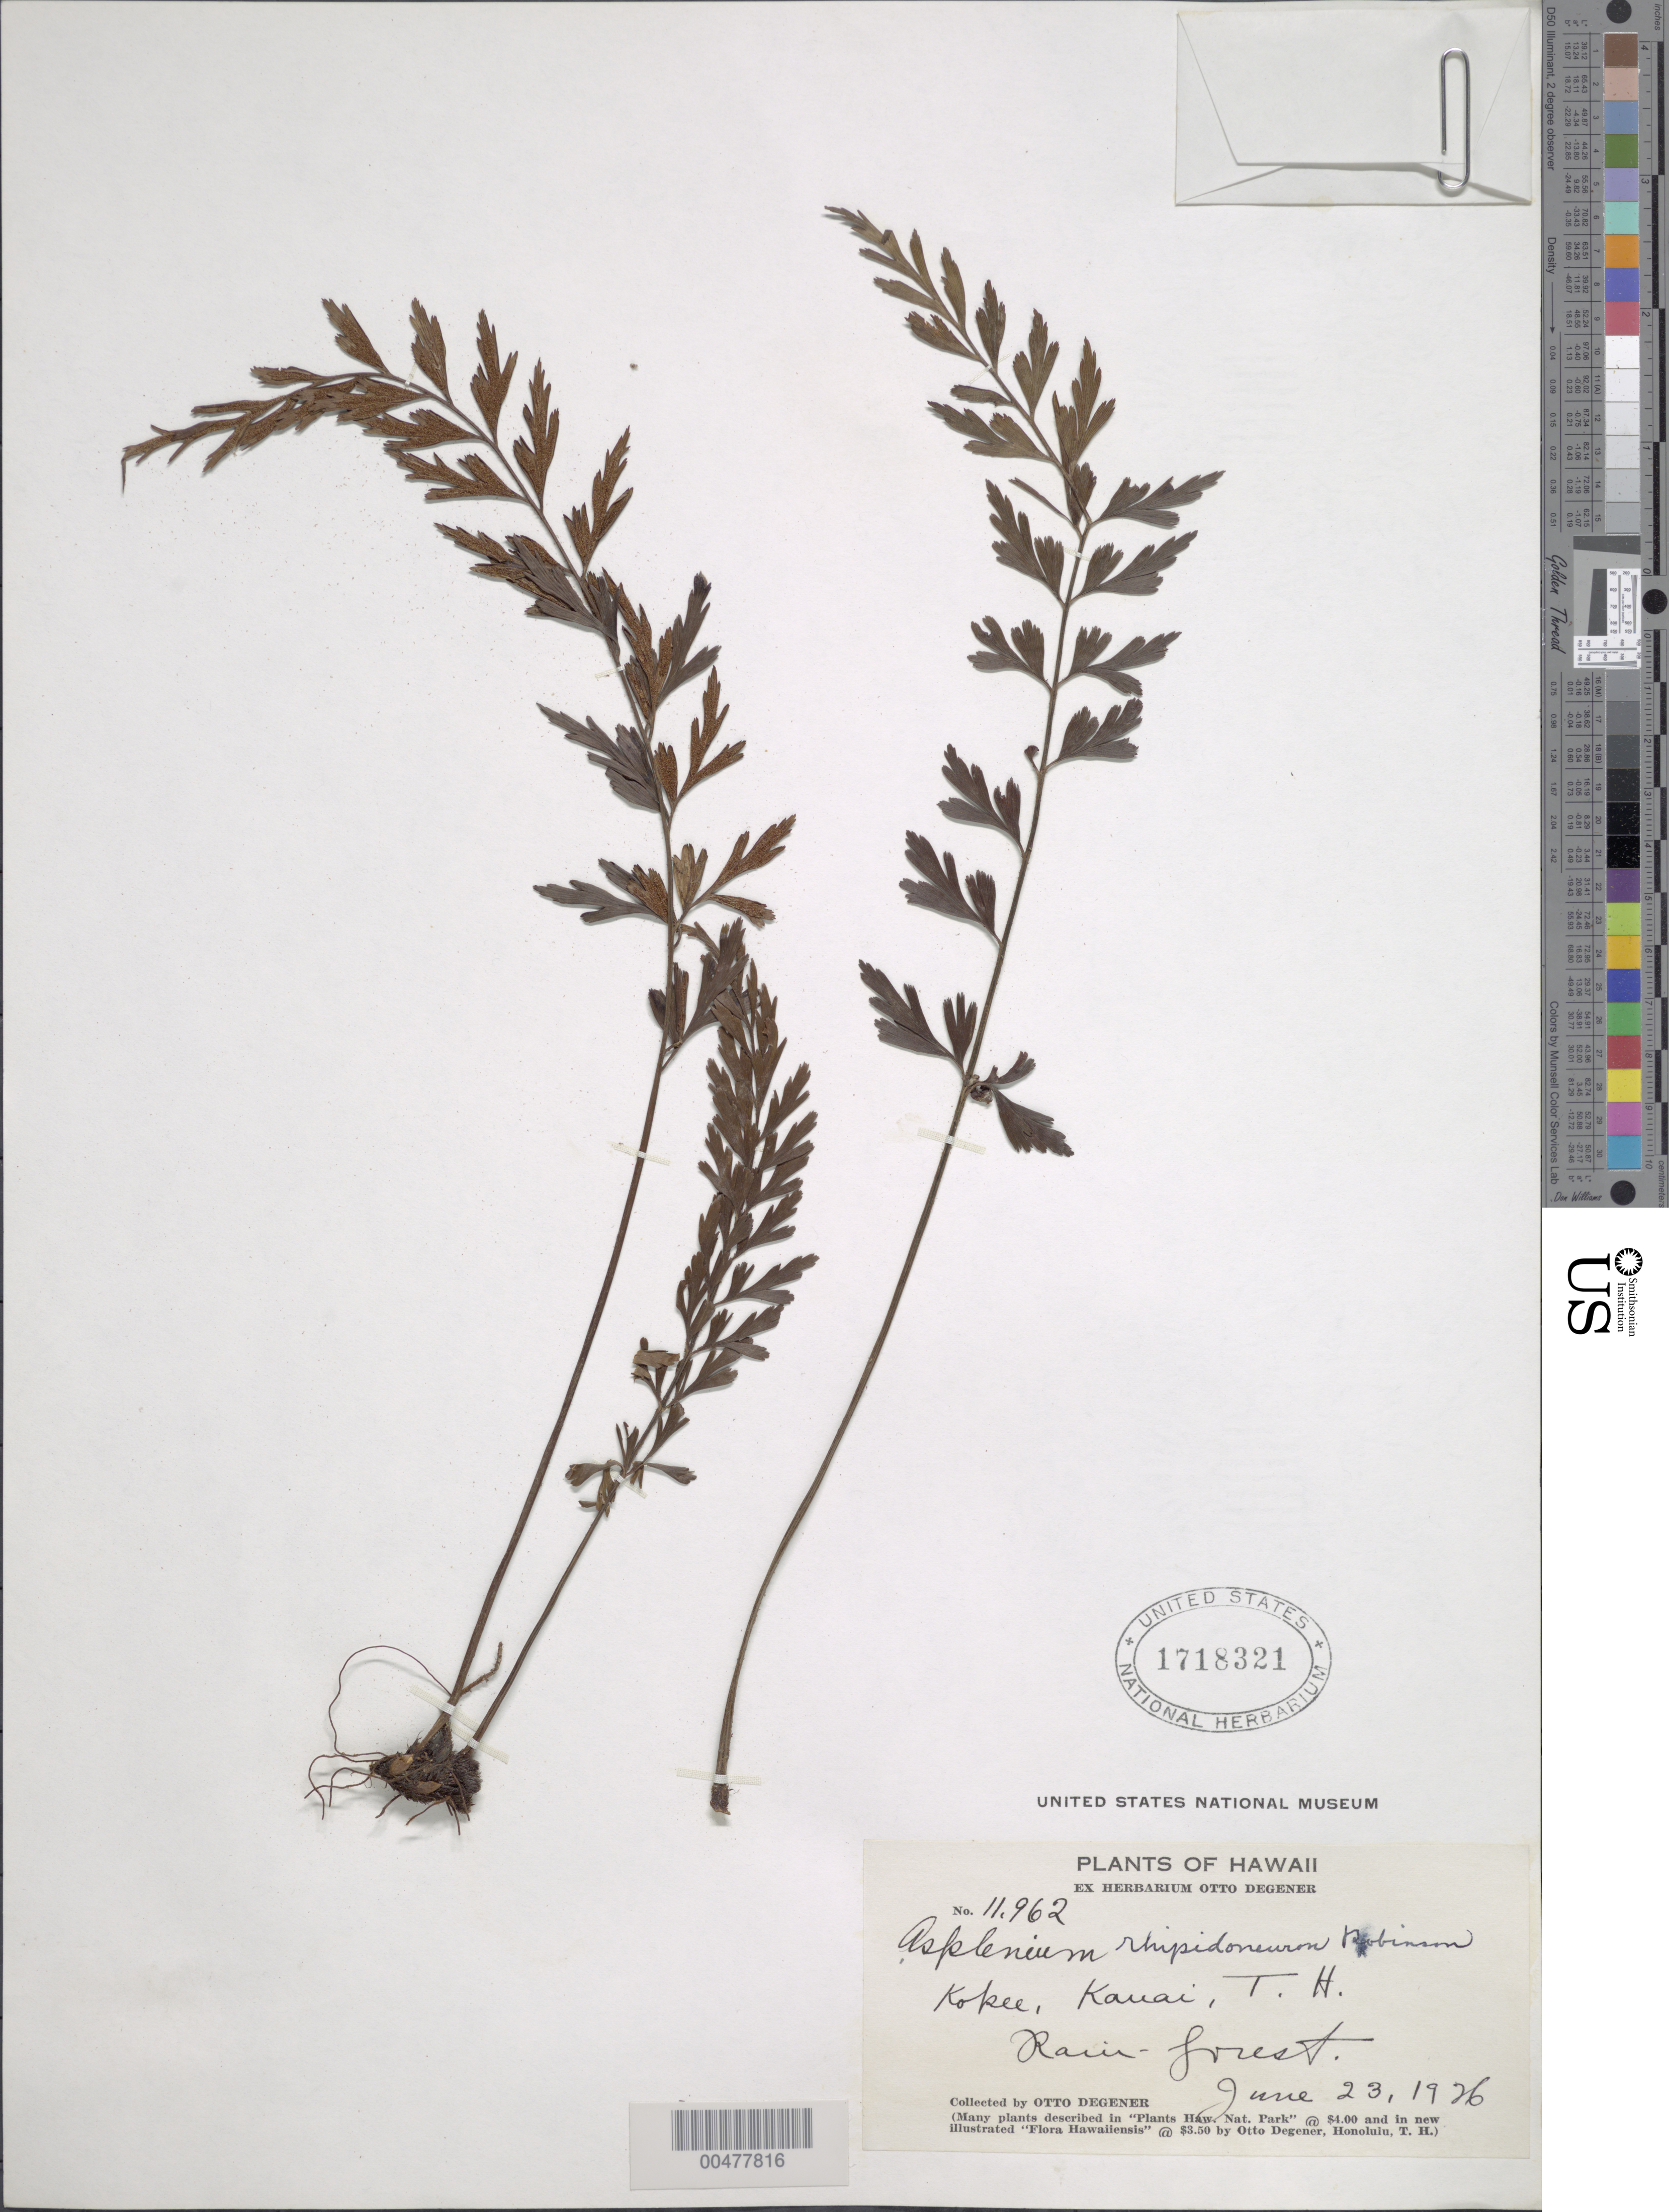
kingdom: Plantae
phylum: Tracheophyta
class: Polypodiopsida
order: Polypodiales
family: Aspleniaceae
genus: Asplenium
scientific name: Asplenium aethiopicum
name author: (Burm. f.) Bech.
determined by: Wagner, W. L., (BOT), Smithsonian Institution - National Museum of Natural History (UNITED STATES)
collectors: O. Degener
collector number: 11962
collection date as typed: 23 Jun 1926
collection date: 1926-06-23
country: United States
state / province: Hawaii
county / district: Kauai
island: Kaua'i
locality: Kokee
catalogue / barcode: US 1718321